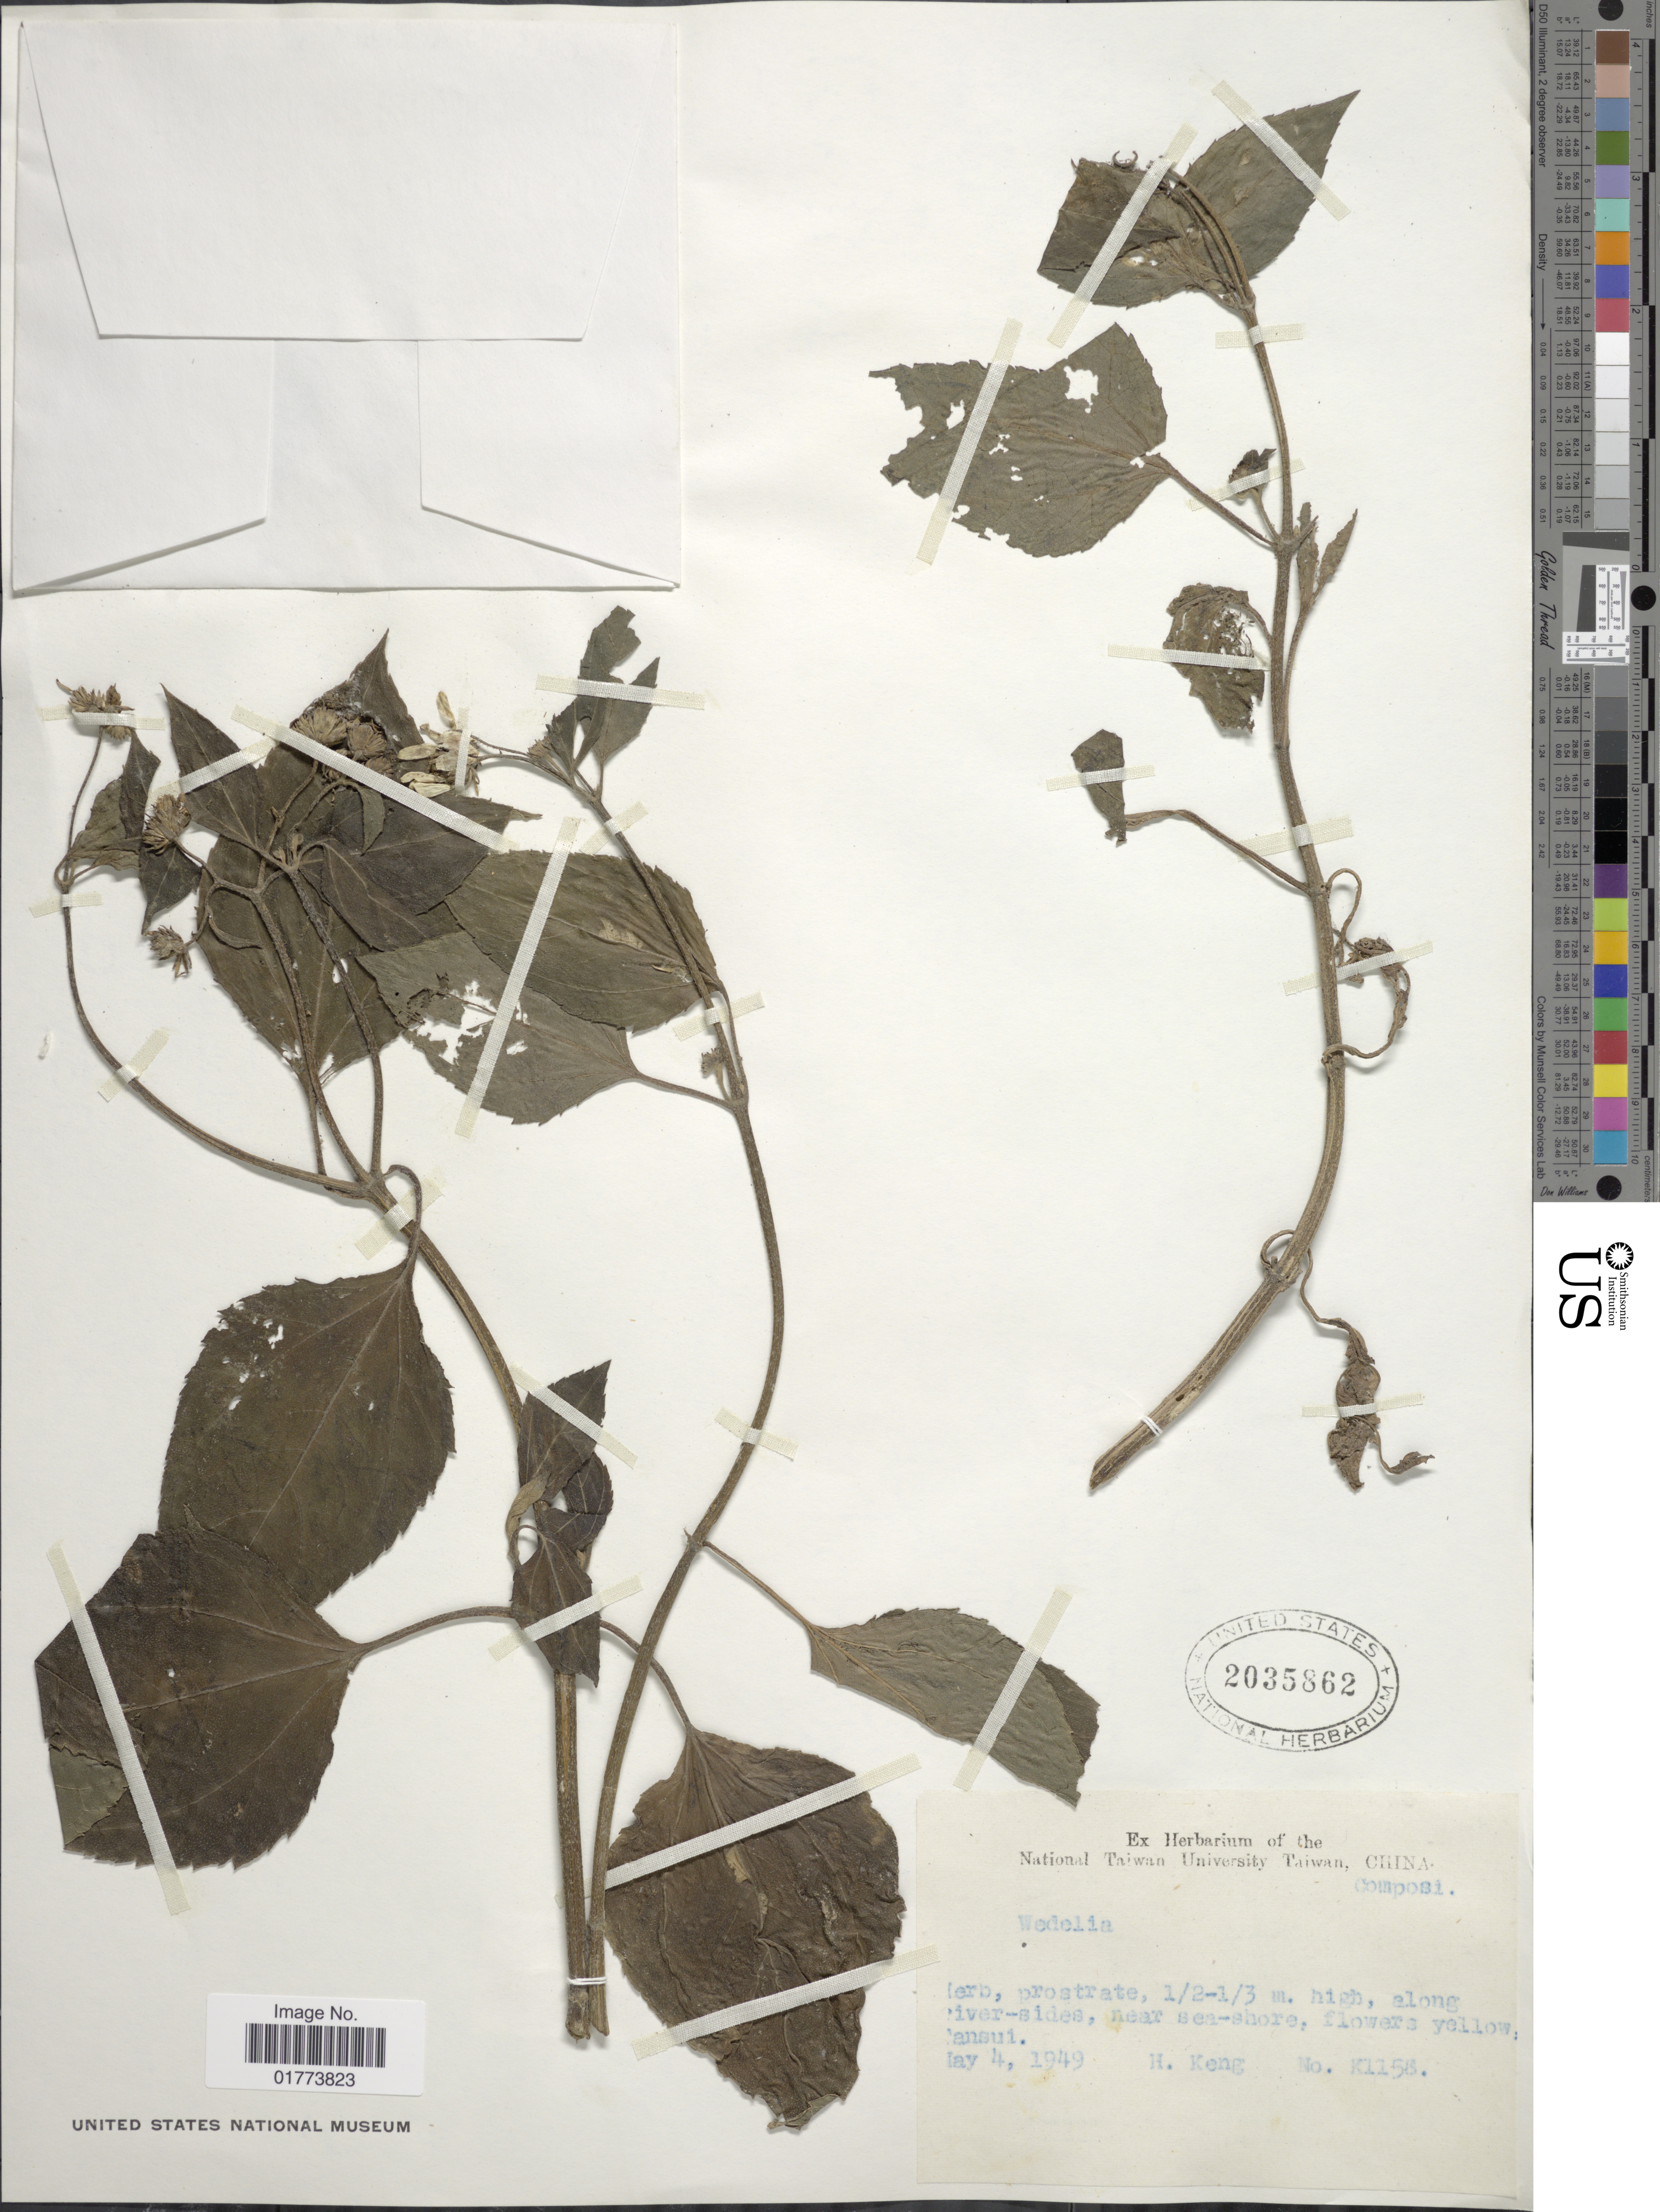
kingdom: Plantae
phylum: Tracheophyta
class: Magnoliopsida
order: Asterales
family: Asteraceae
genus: Wollastonia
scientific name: Wollastonia biflora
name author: (L.) DC.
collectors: H. Keng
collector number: K1158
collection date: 1949-05-04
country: Taiwan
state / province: Taipei City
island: Taiwan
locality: Near seas-shore, Nensui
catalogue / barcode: US 2035862